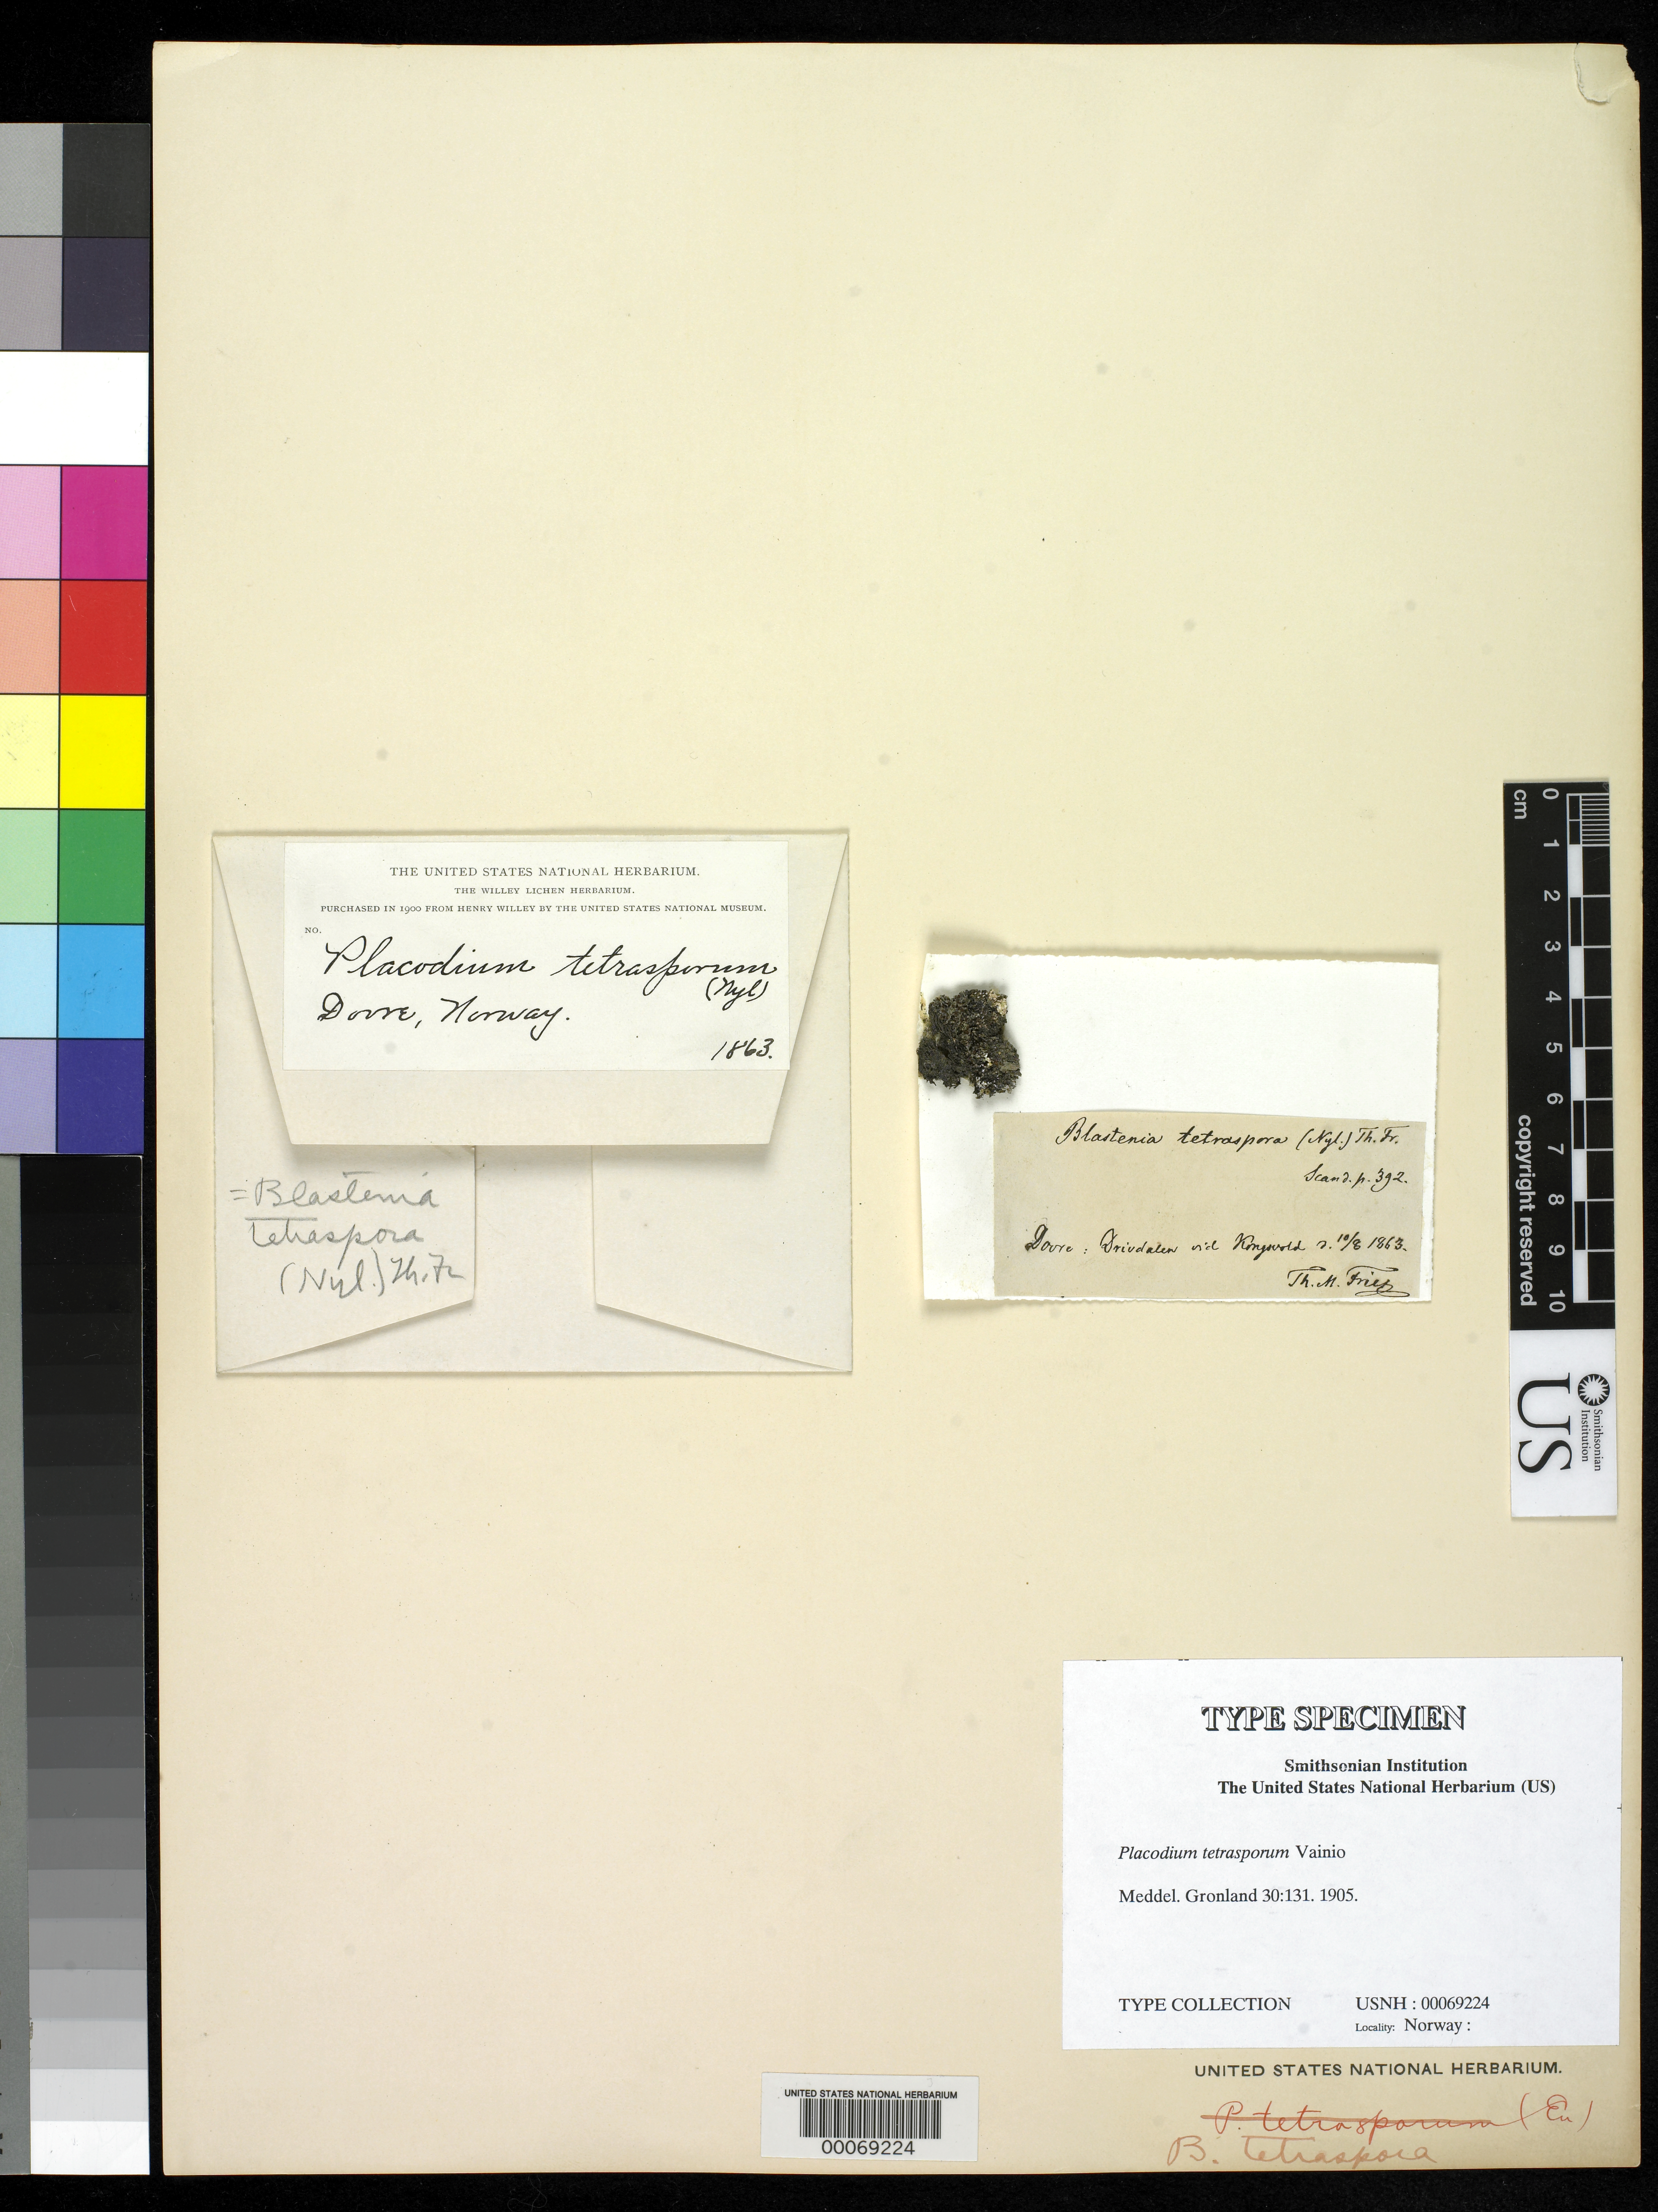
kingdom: Fungi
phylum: Ascomycota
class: Lecanoromycetes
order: Teloschistales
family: Teloschistaceae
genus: Placodium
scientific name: Placodium tetrasporum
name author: Vain.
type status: Type Collection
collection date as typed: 1863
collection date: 1863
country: Norway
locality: Doore.